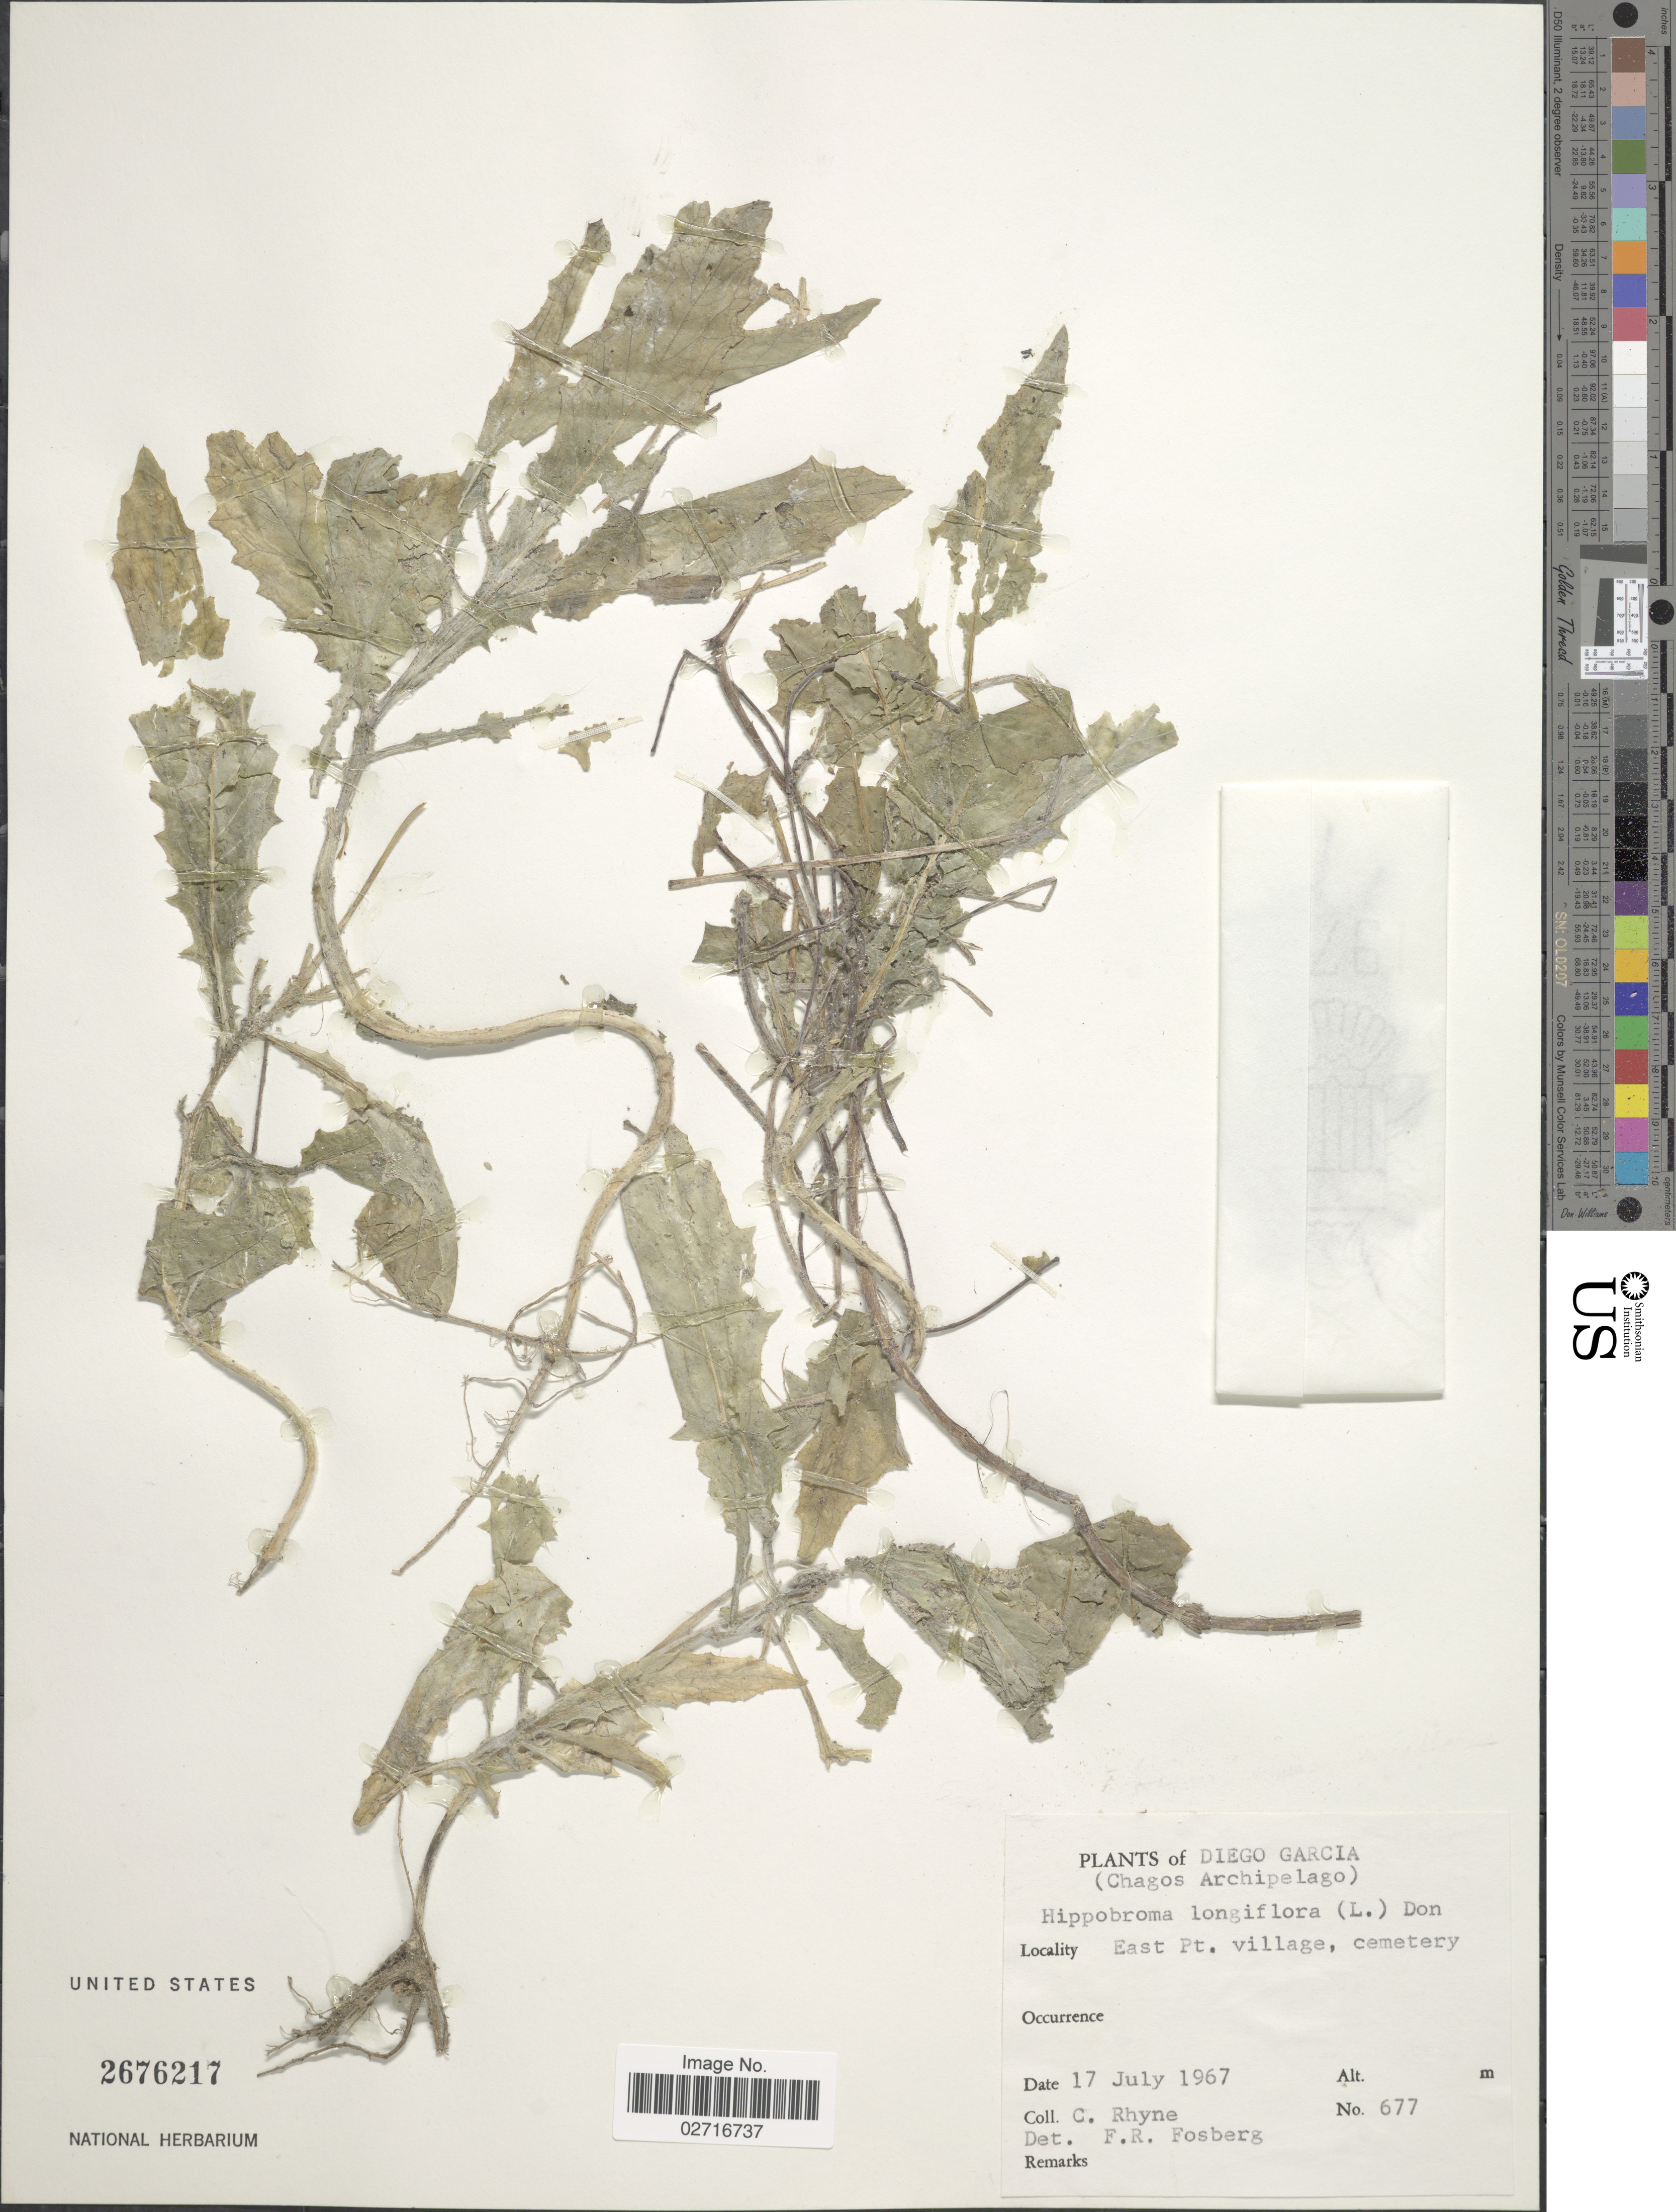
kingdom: Plantae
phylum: Tracheophyta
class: Magnoliopsida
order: Asterales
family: Campanulaceae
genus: Hippobroma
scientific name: Hippobroma longiflora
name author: (L.) G. Don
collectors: C. Rhyne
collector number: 677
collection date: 1967-07-17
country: British Indian Ocean Territory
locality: Diego Garcia (Chagos Archipelago), East Pt. village, cemetery.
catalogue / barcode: US 2676217